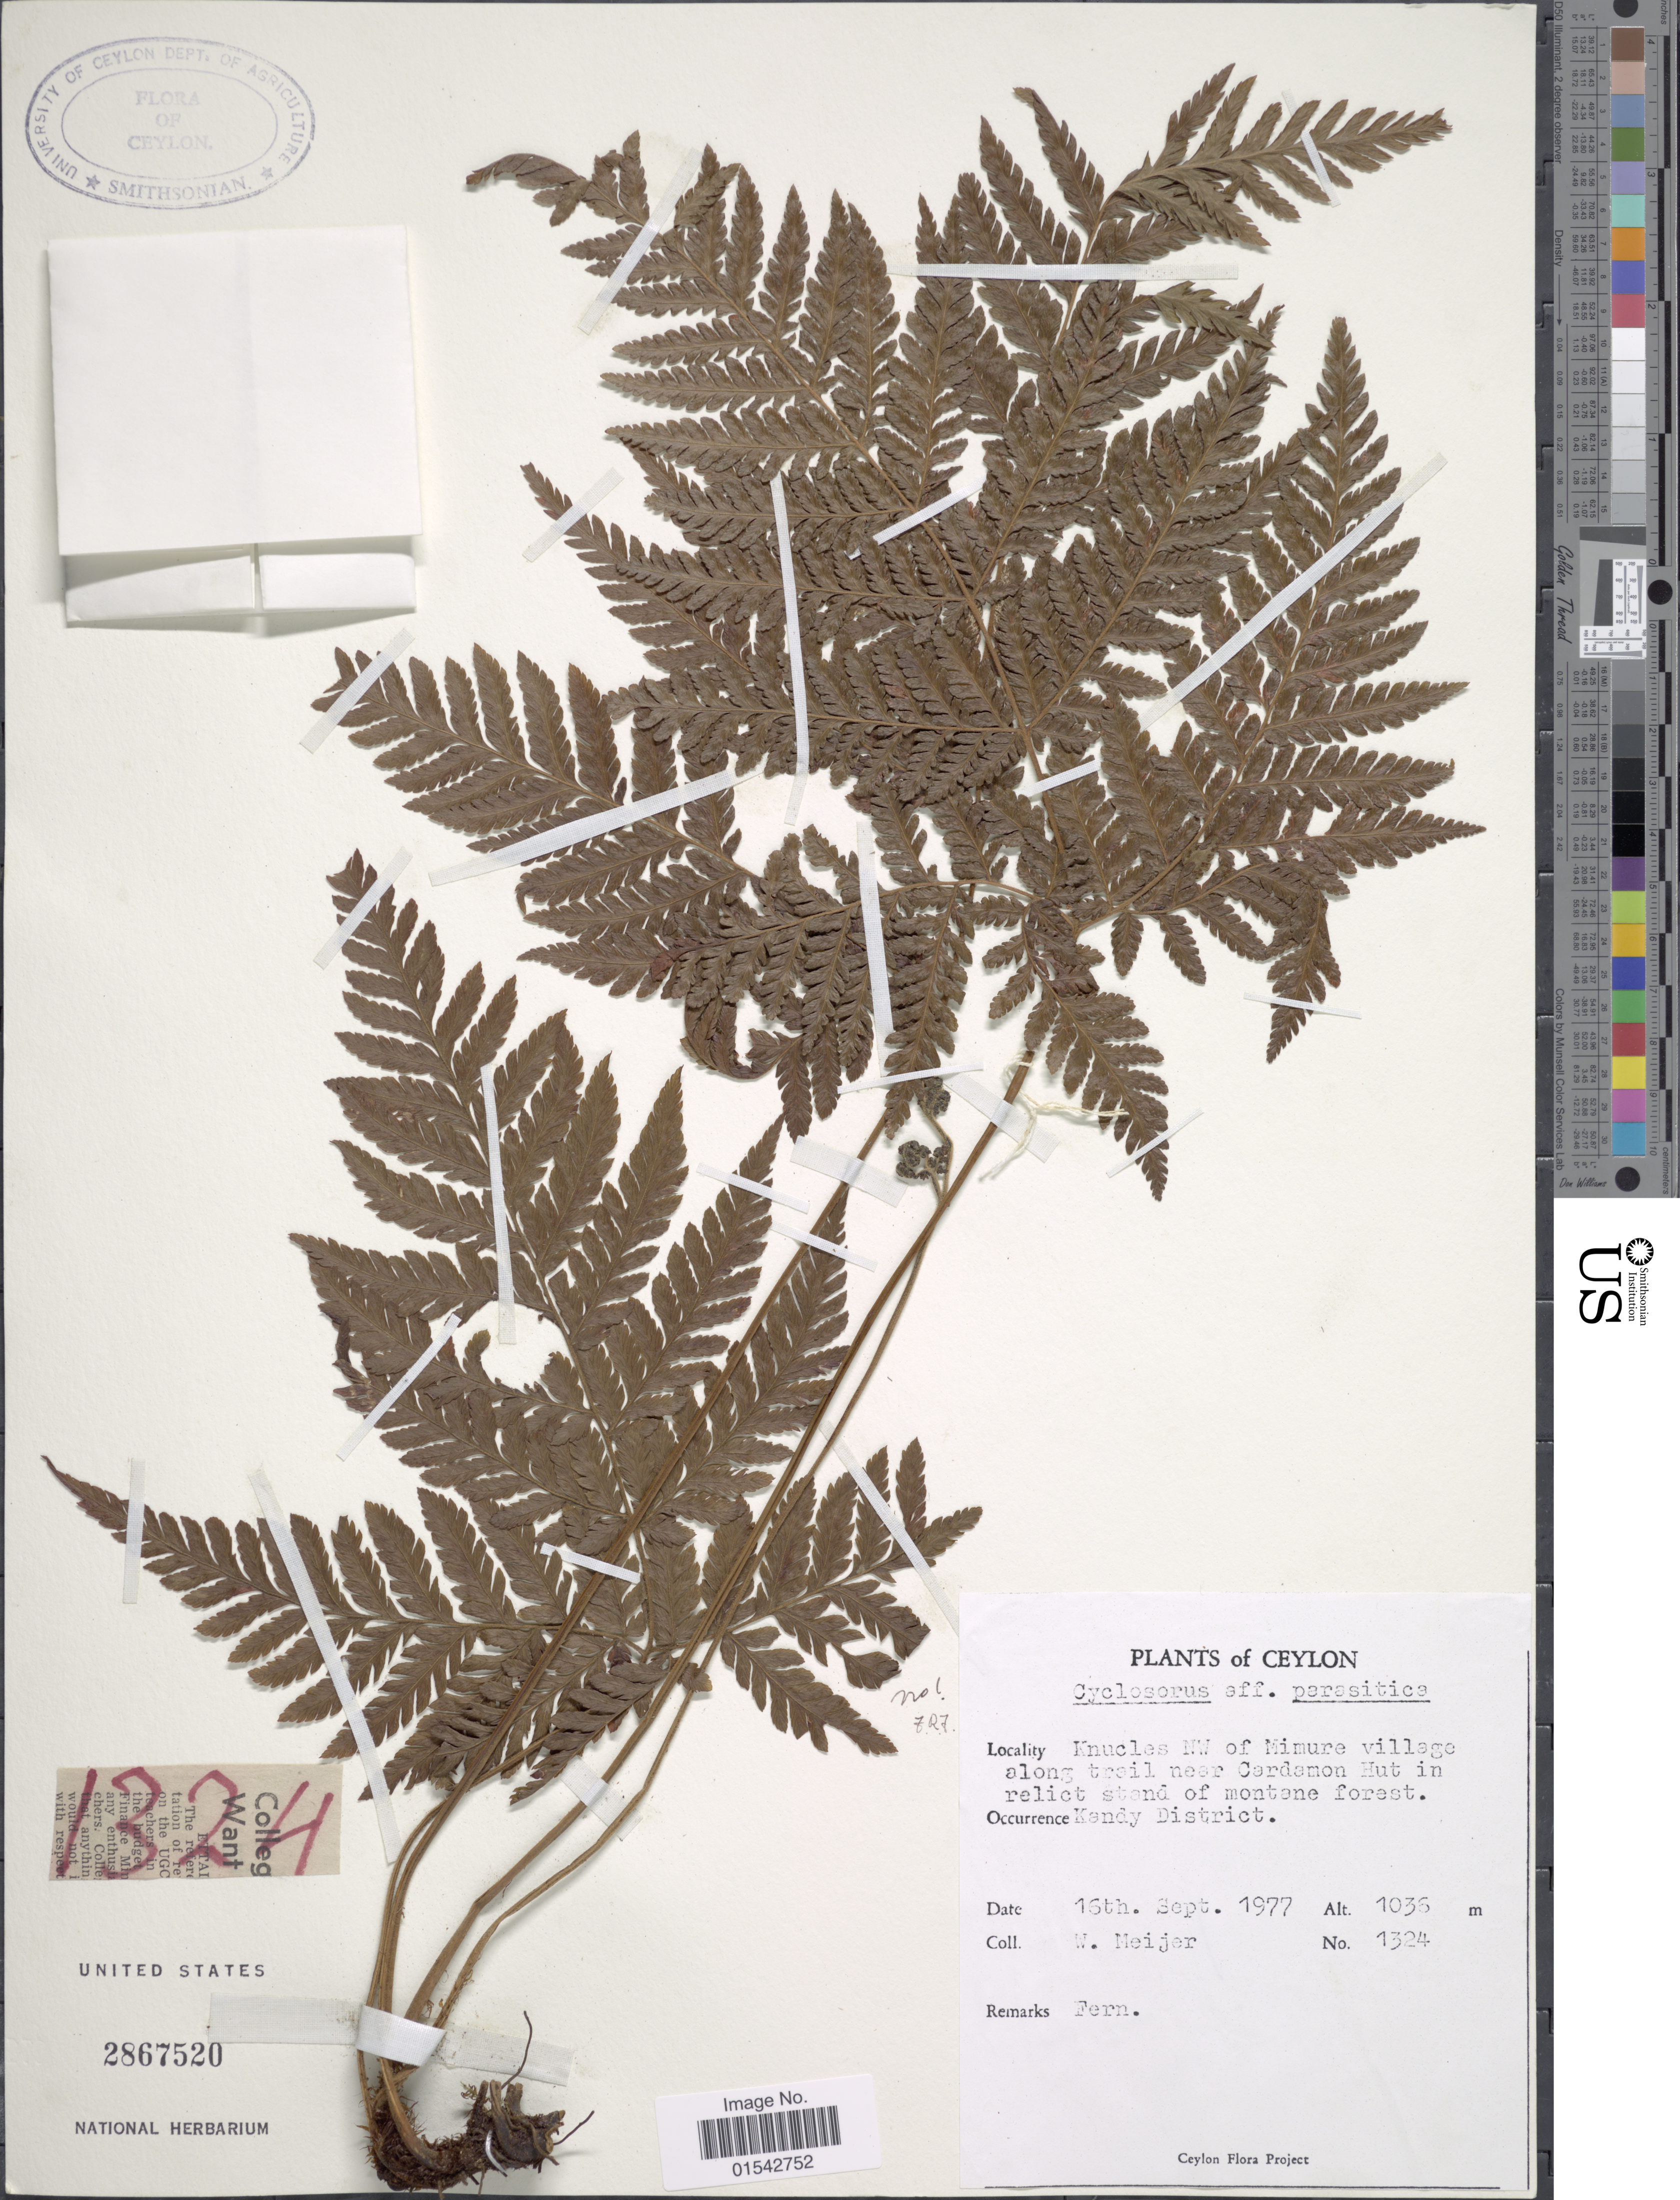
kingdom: Plantae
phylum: Tracheophyta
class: Polypodiopsida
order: Polypodiales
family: Thelypteridaceae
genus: Cyclosorus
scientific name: Cyclosorus sp.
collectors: W. Meijer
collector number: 1324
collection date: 1977-09-16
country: Sri Lanka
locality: Ceylon, Knucles NW of Mimure village along trail near Cardamon Hut in relict stand of montane fores, Kandy District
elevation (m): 1036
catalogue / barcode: US 2867520